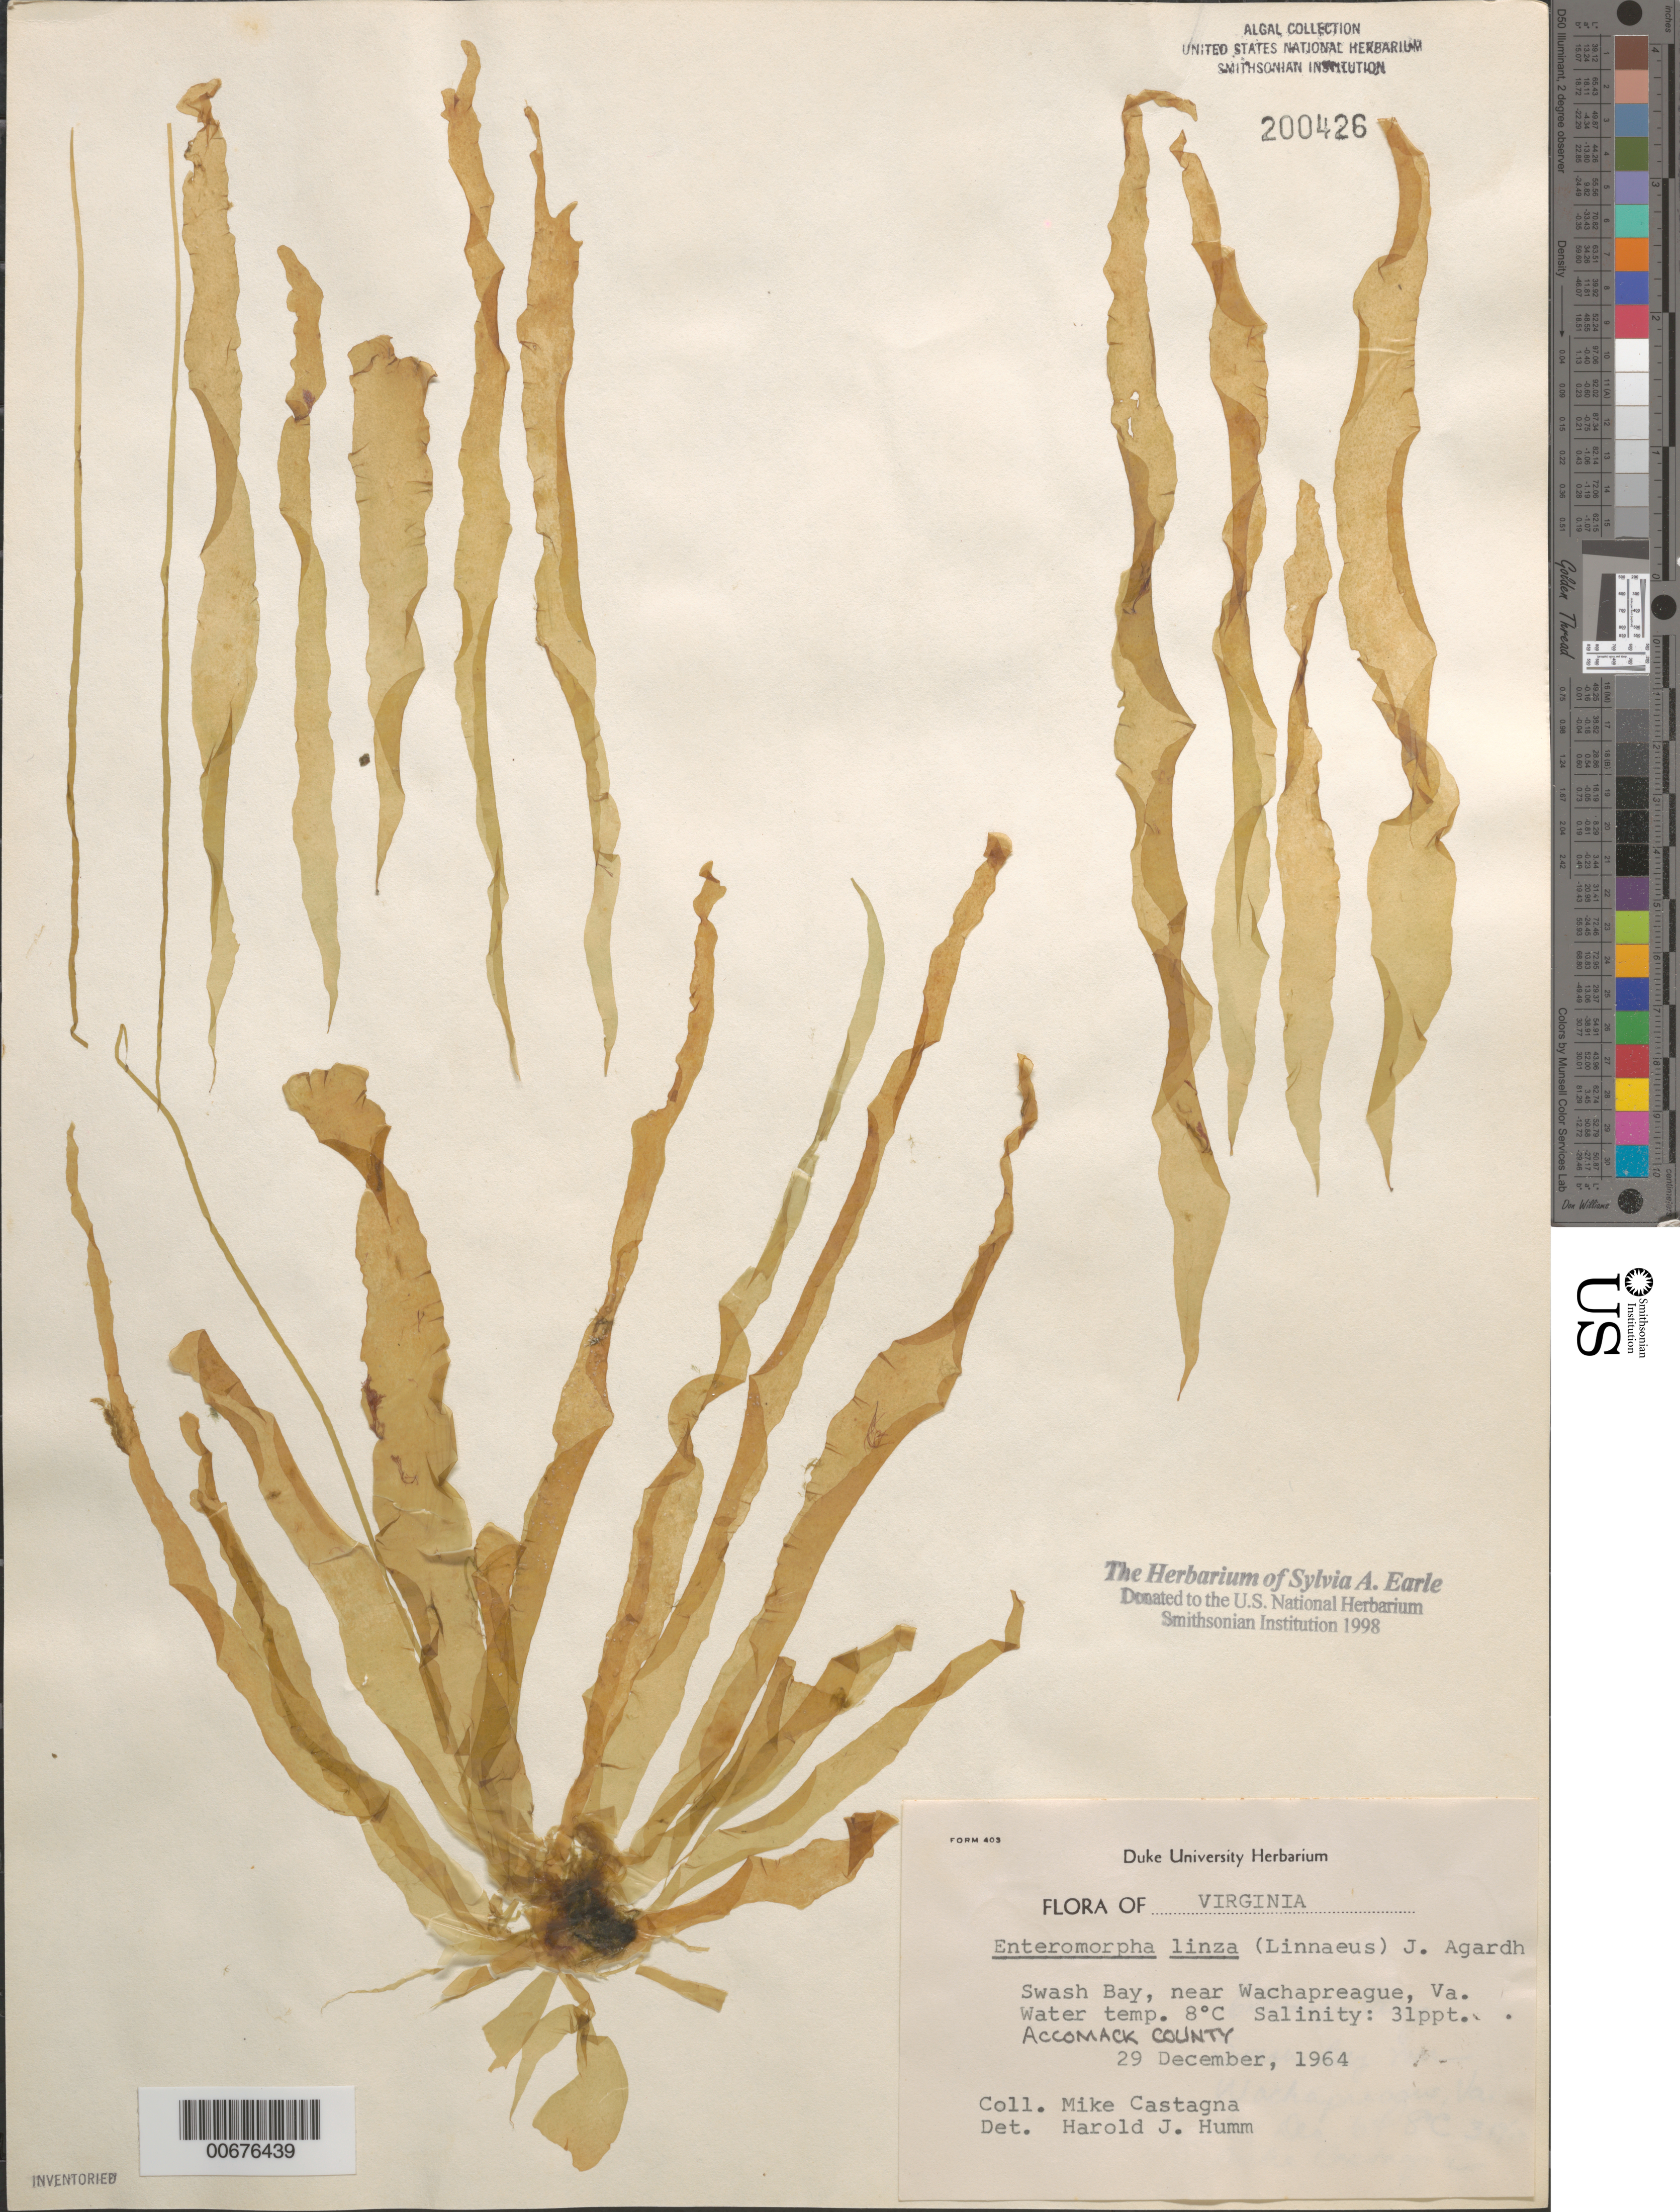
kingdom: Chromista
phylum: Ochrophyta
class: Phaeophyceae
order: Scytosiphonales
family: Scytosiphonaceae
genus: Rosenvingea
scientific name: Rosenvingea endiviifolia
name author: (Martius) M.J. Wynne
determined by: Algae name updating Project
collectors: M. Castagna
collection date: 1964-12-29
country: United States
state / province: Virginia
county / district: Accomack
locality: Swash Bay, near Wachapreague. Accomack County.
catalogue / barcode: US 200426